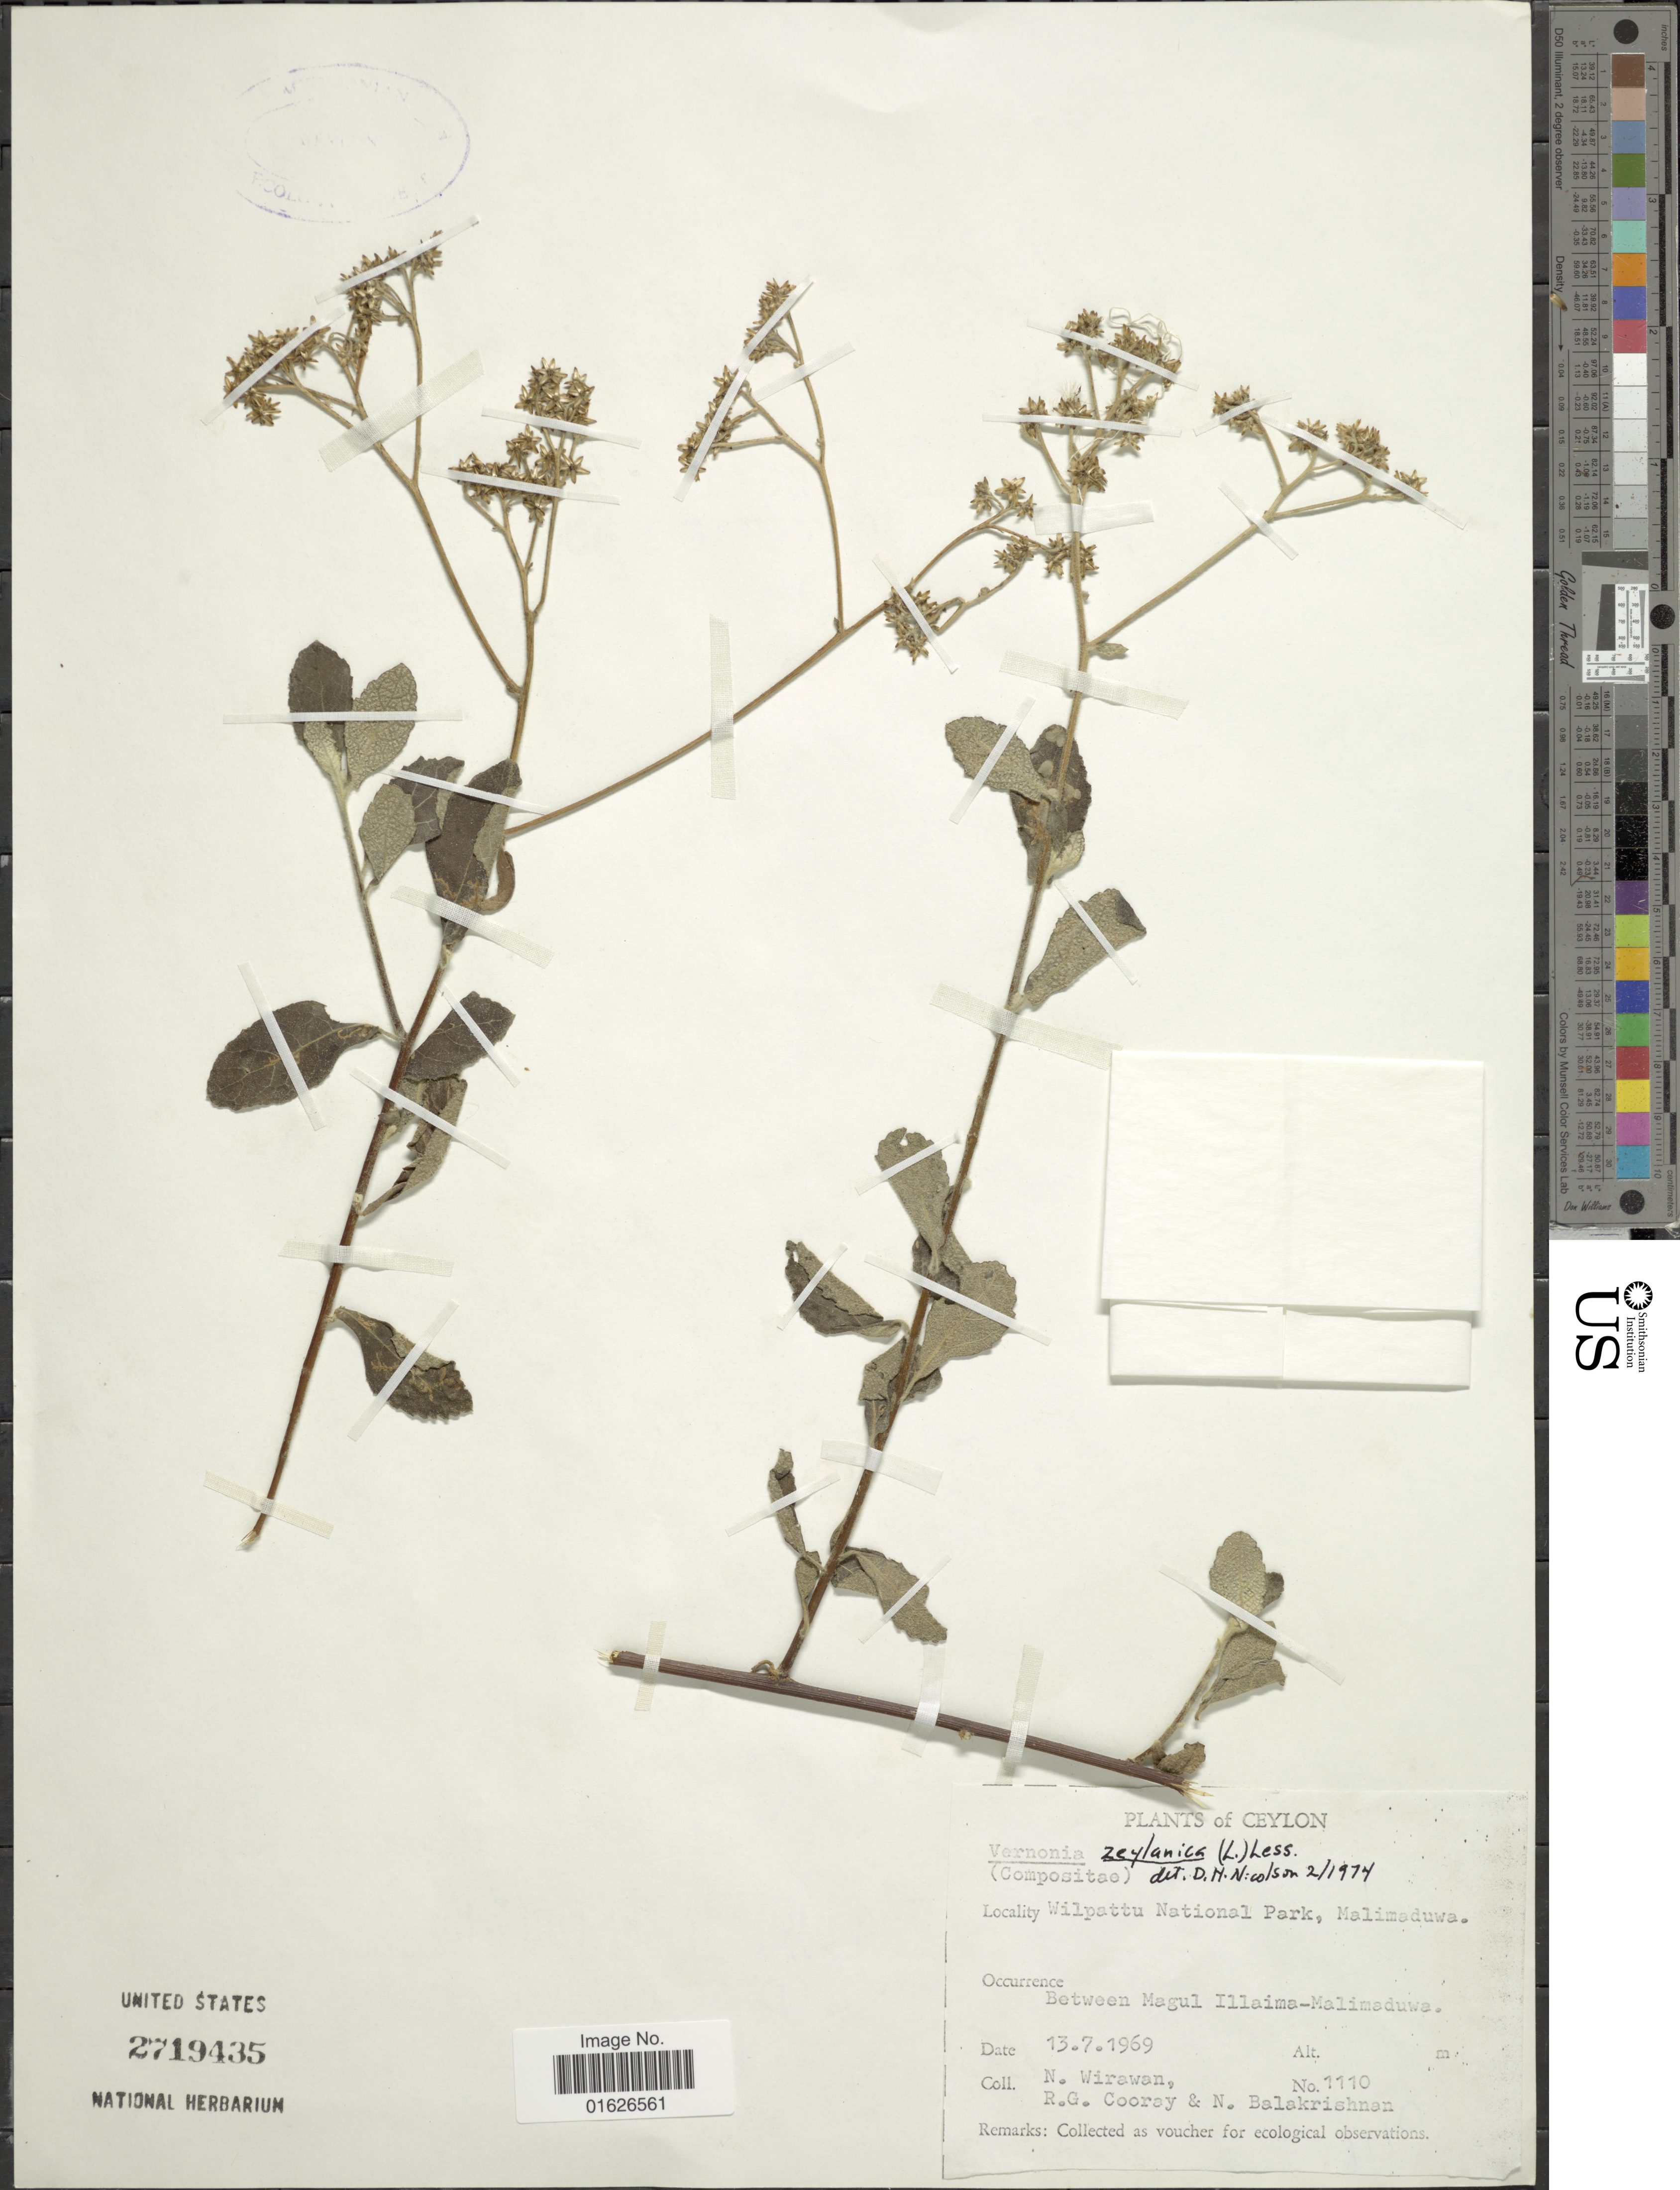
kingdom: Plantae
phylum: Tracheophyta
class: Magnoliopsida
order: Asterales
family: Asteraceae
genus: Jeffreycia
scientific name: Jeffreycia zeylanica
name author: (L.) H. Rob.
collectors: N. Wirawan, R. Cooray & N. Balakrishnan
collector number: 1110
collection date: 1969-07-13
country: Sri Lanka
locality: Ceylon, Wilpattu National Park, Malimaduwa, between Magul Illaima - Malimaduwa.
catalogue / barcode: US 2719435